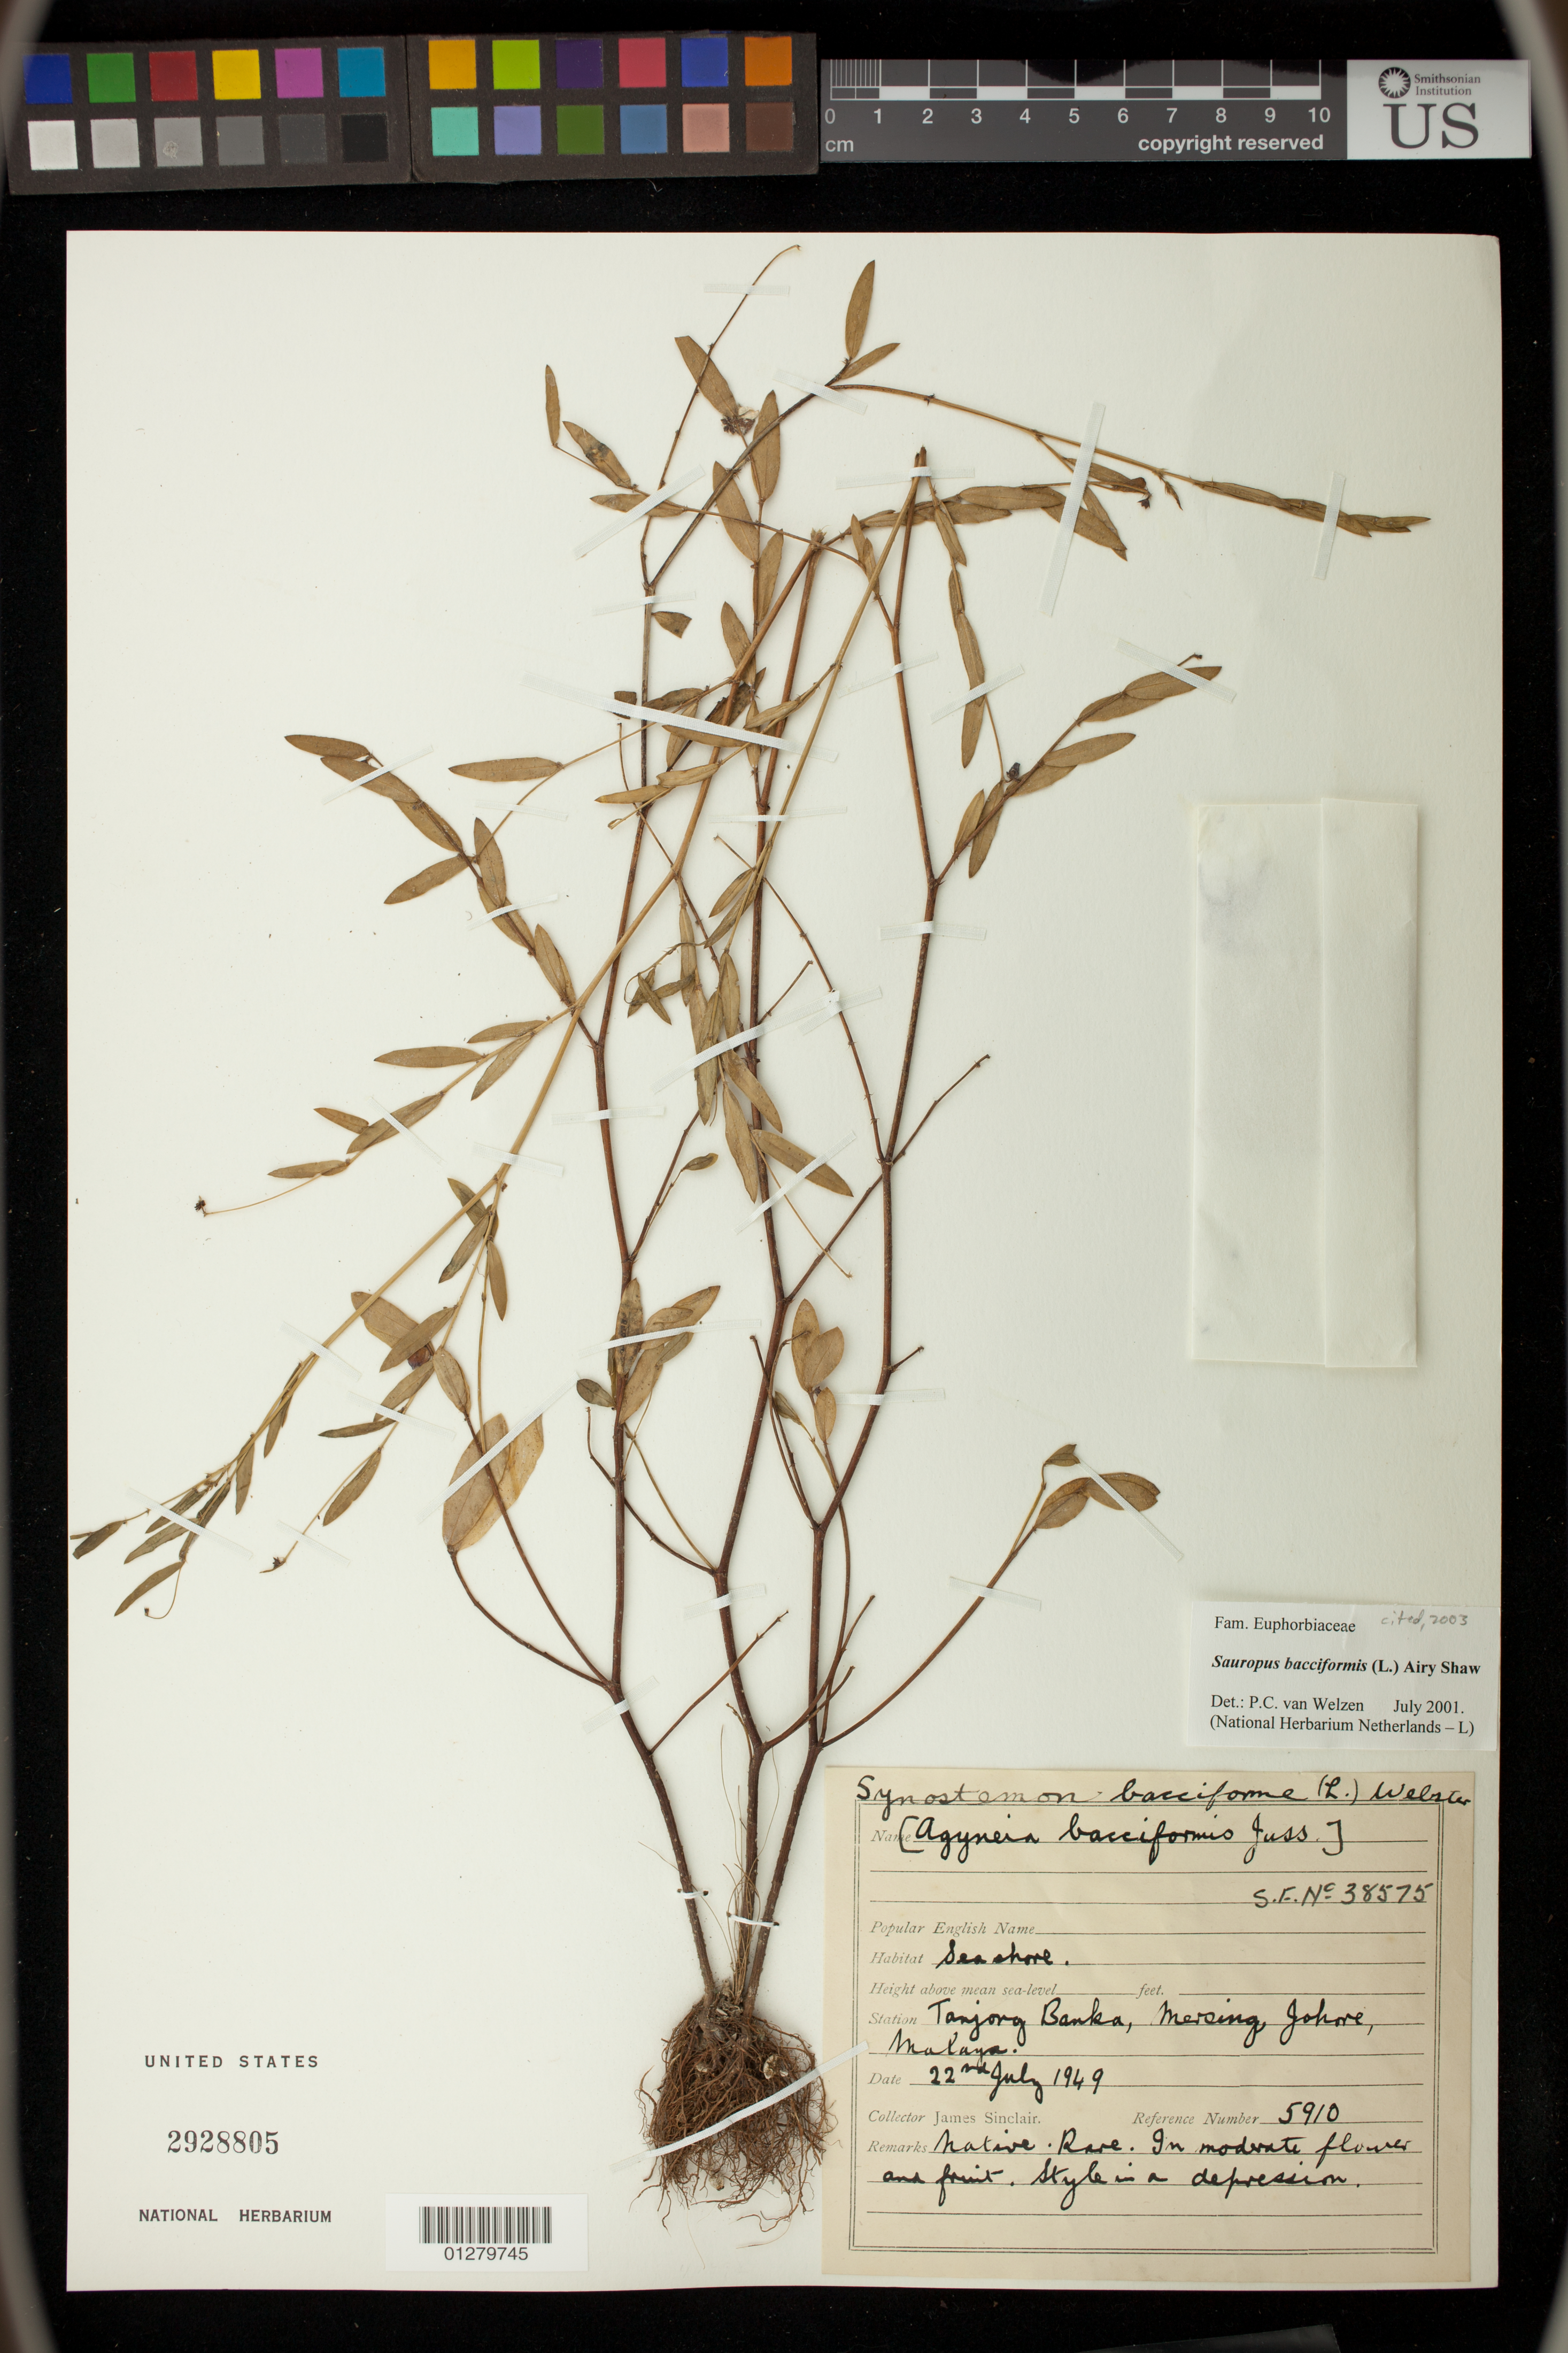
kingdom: Plantae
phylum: Tracheophyta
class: Magnoliopsida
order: Malpighiales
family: Phyllanthaceae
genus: Sauropus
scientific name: Sauropus bacciformis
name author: (L.) Airy Shaw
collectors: J. Sinclair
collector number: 5910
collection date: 1949-07-22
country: Malaysia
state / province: Johor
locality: Tanjong Banka, Mersing, Johore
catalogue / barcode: US 2928805